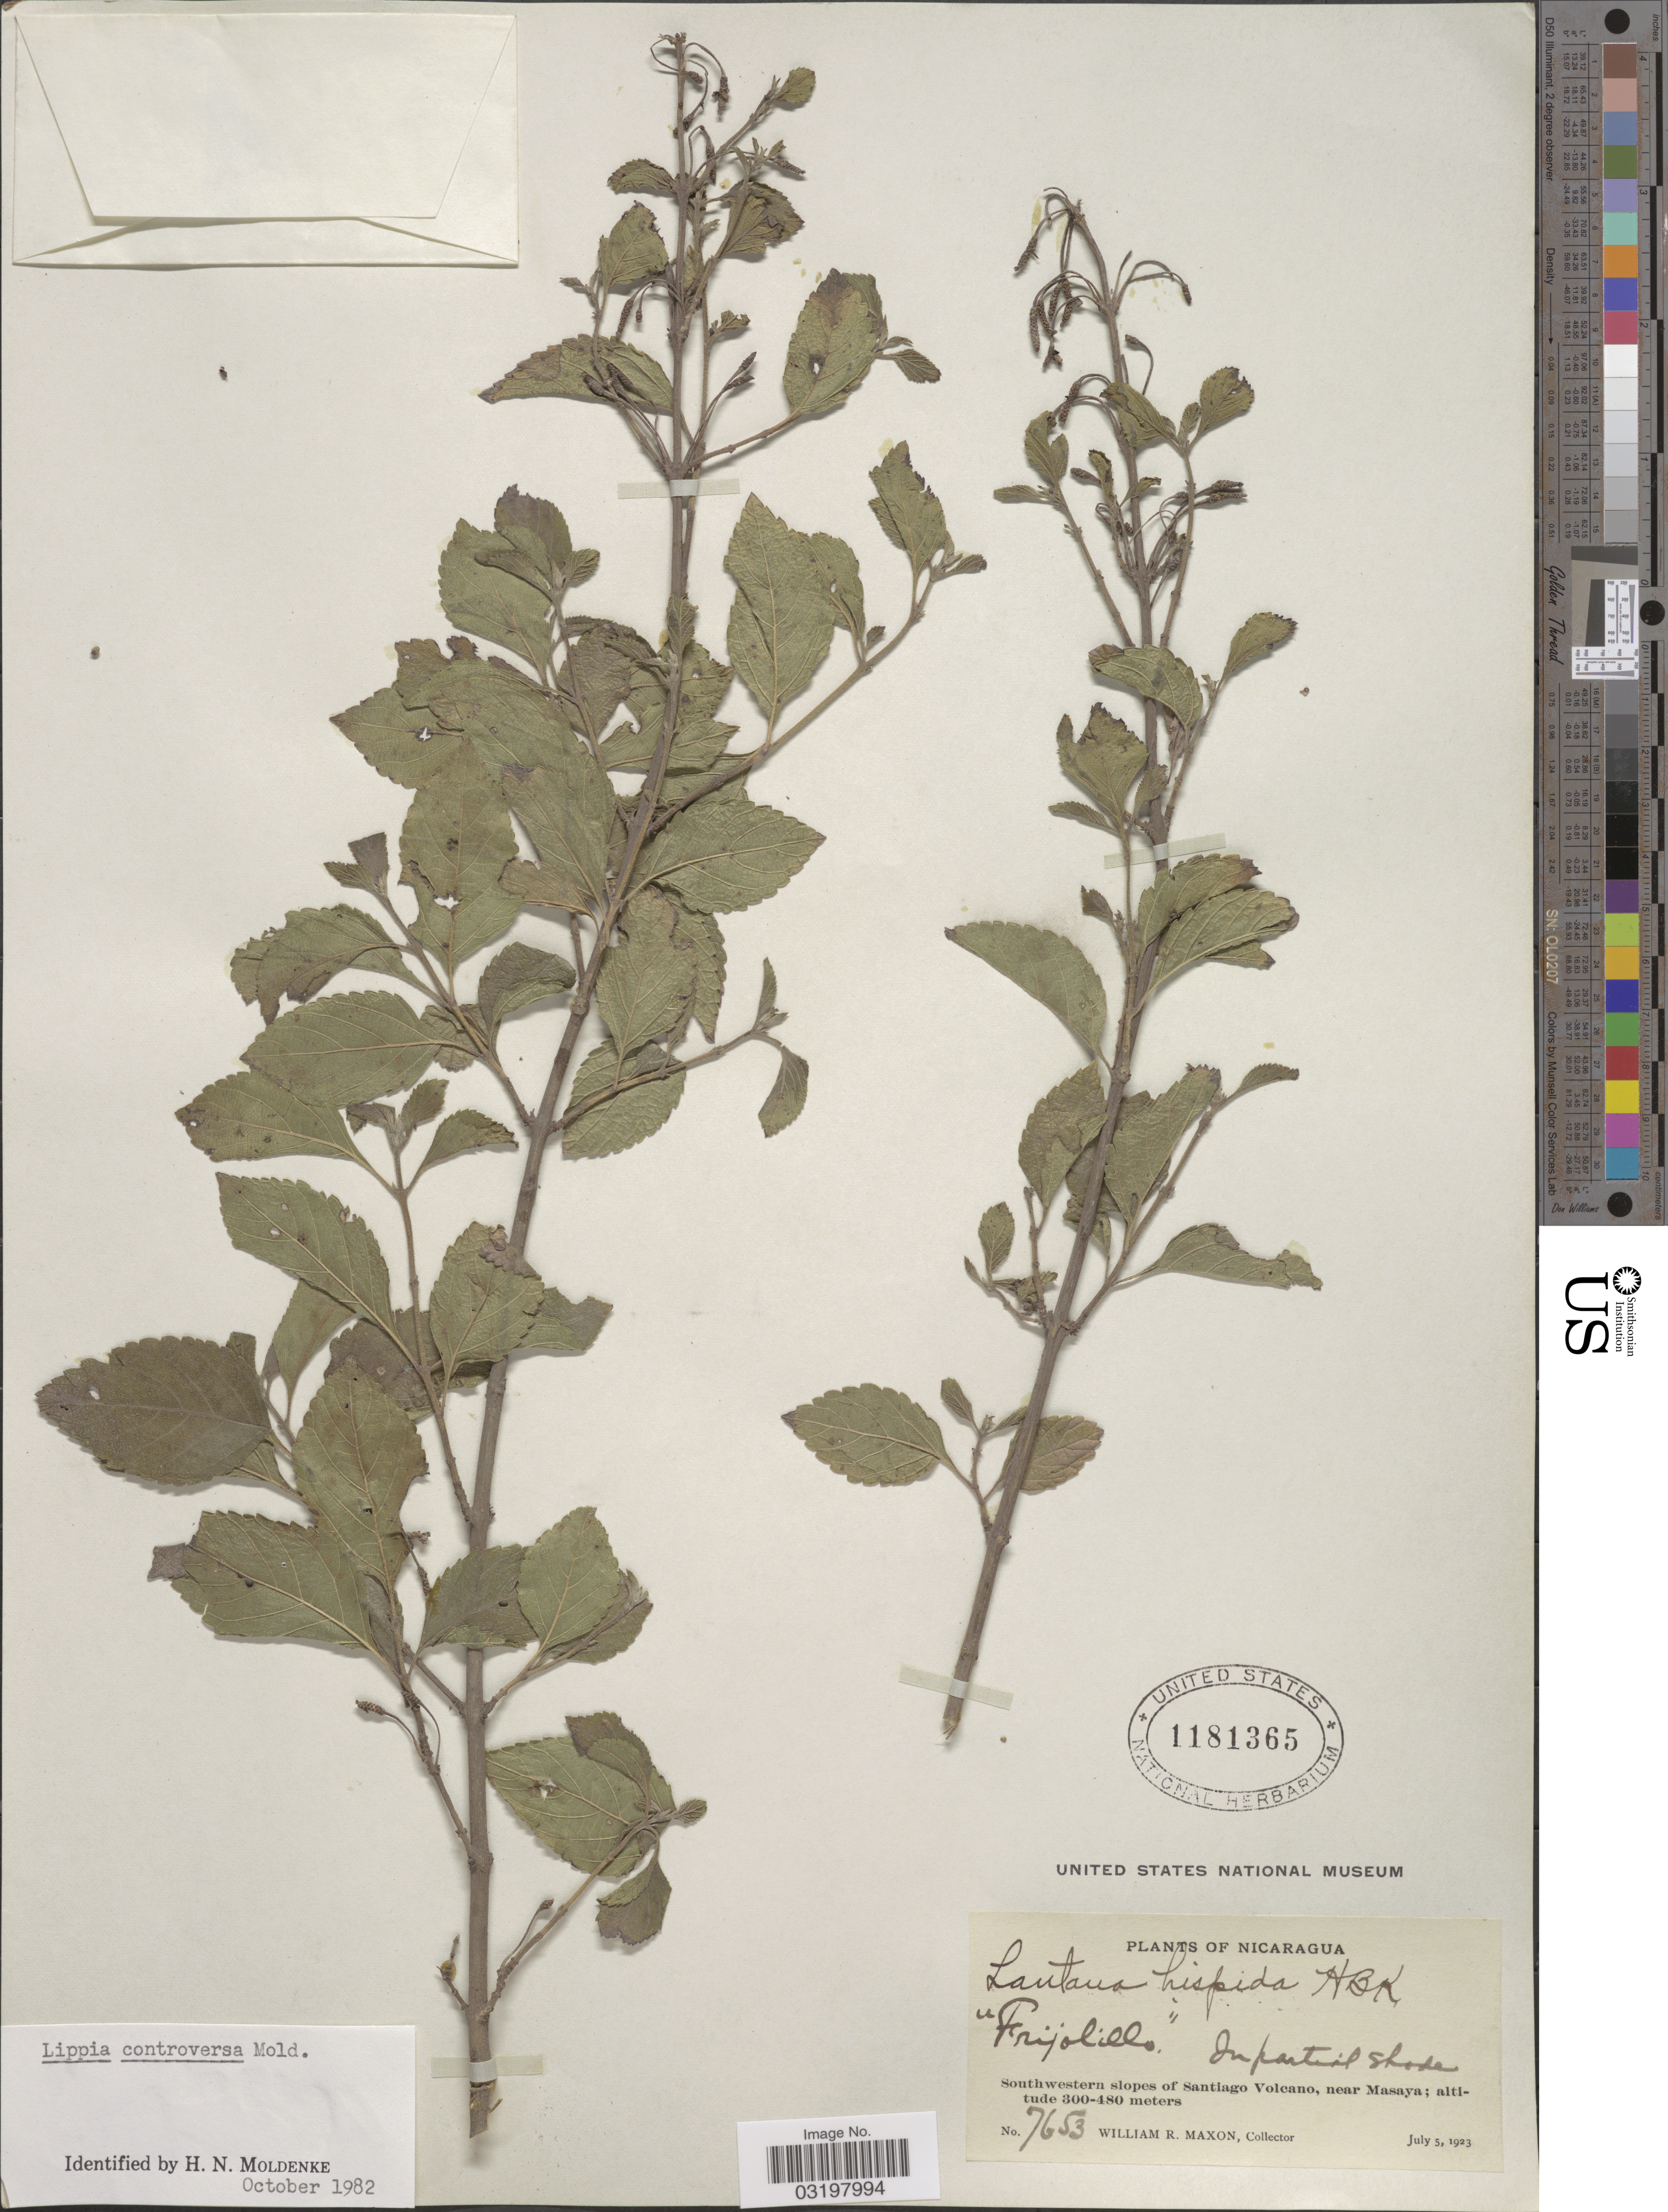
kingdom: Plantae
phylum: Tracheophyta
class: Magnoliopsida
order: Lamiales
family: Verbenaceae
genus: Lippia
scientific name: Lippia bracteosa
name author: (M. Martens & Galeotti) Moldenke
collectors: W. R. Maxon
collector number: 7653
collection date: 1923-07-05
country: Nicaragua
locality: Southwestern slopes of Santiago Volcano, near Masaya.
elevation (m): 300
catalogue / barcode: US 1181365